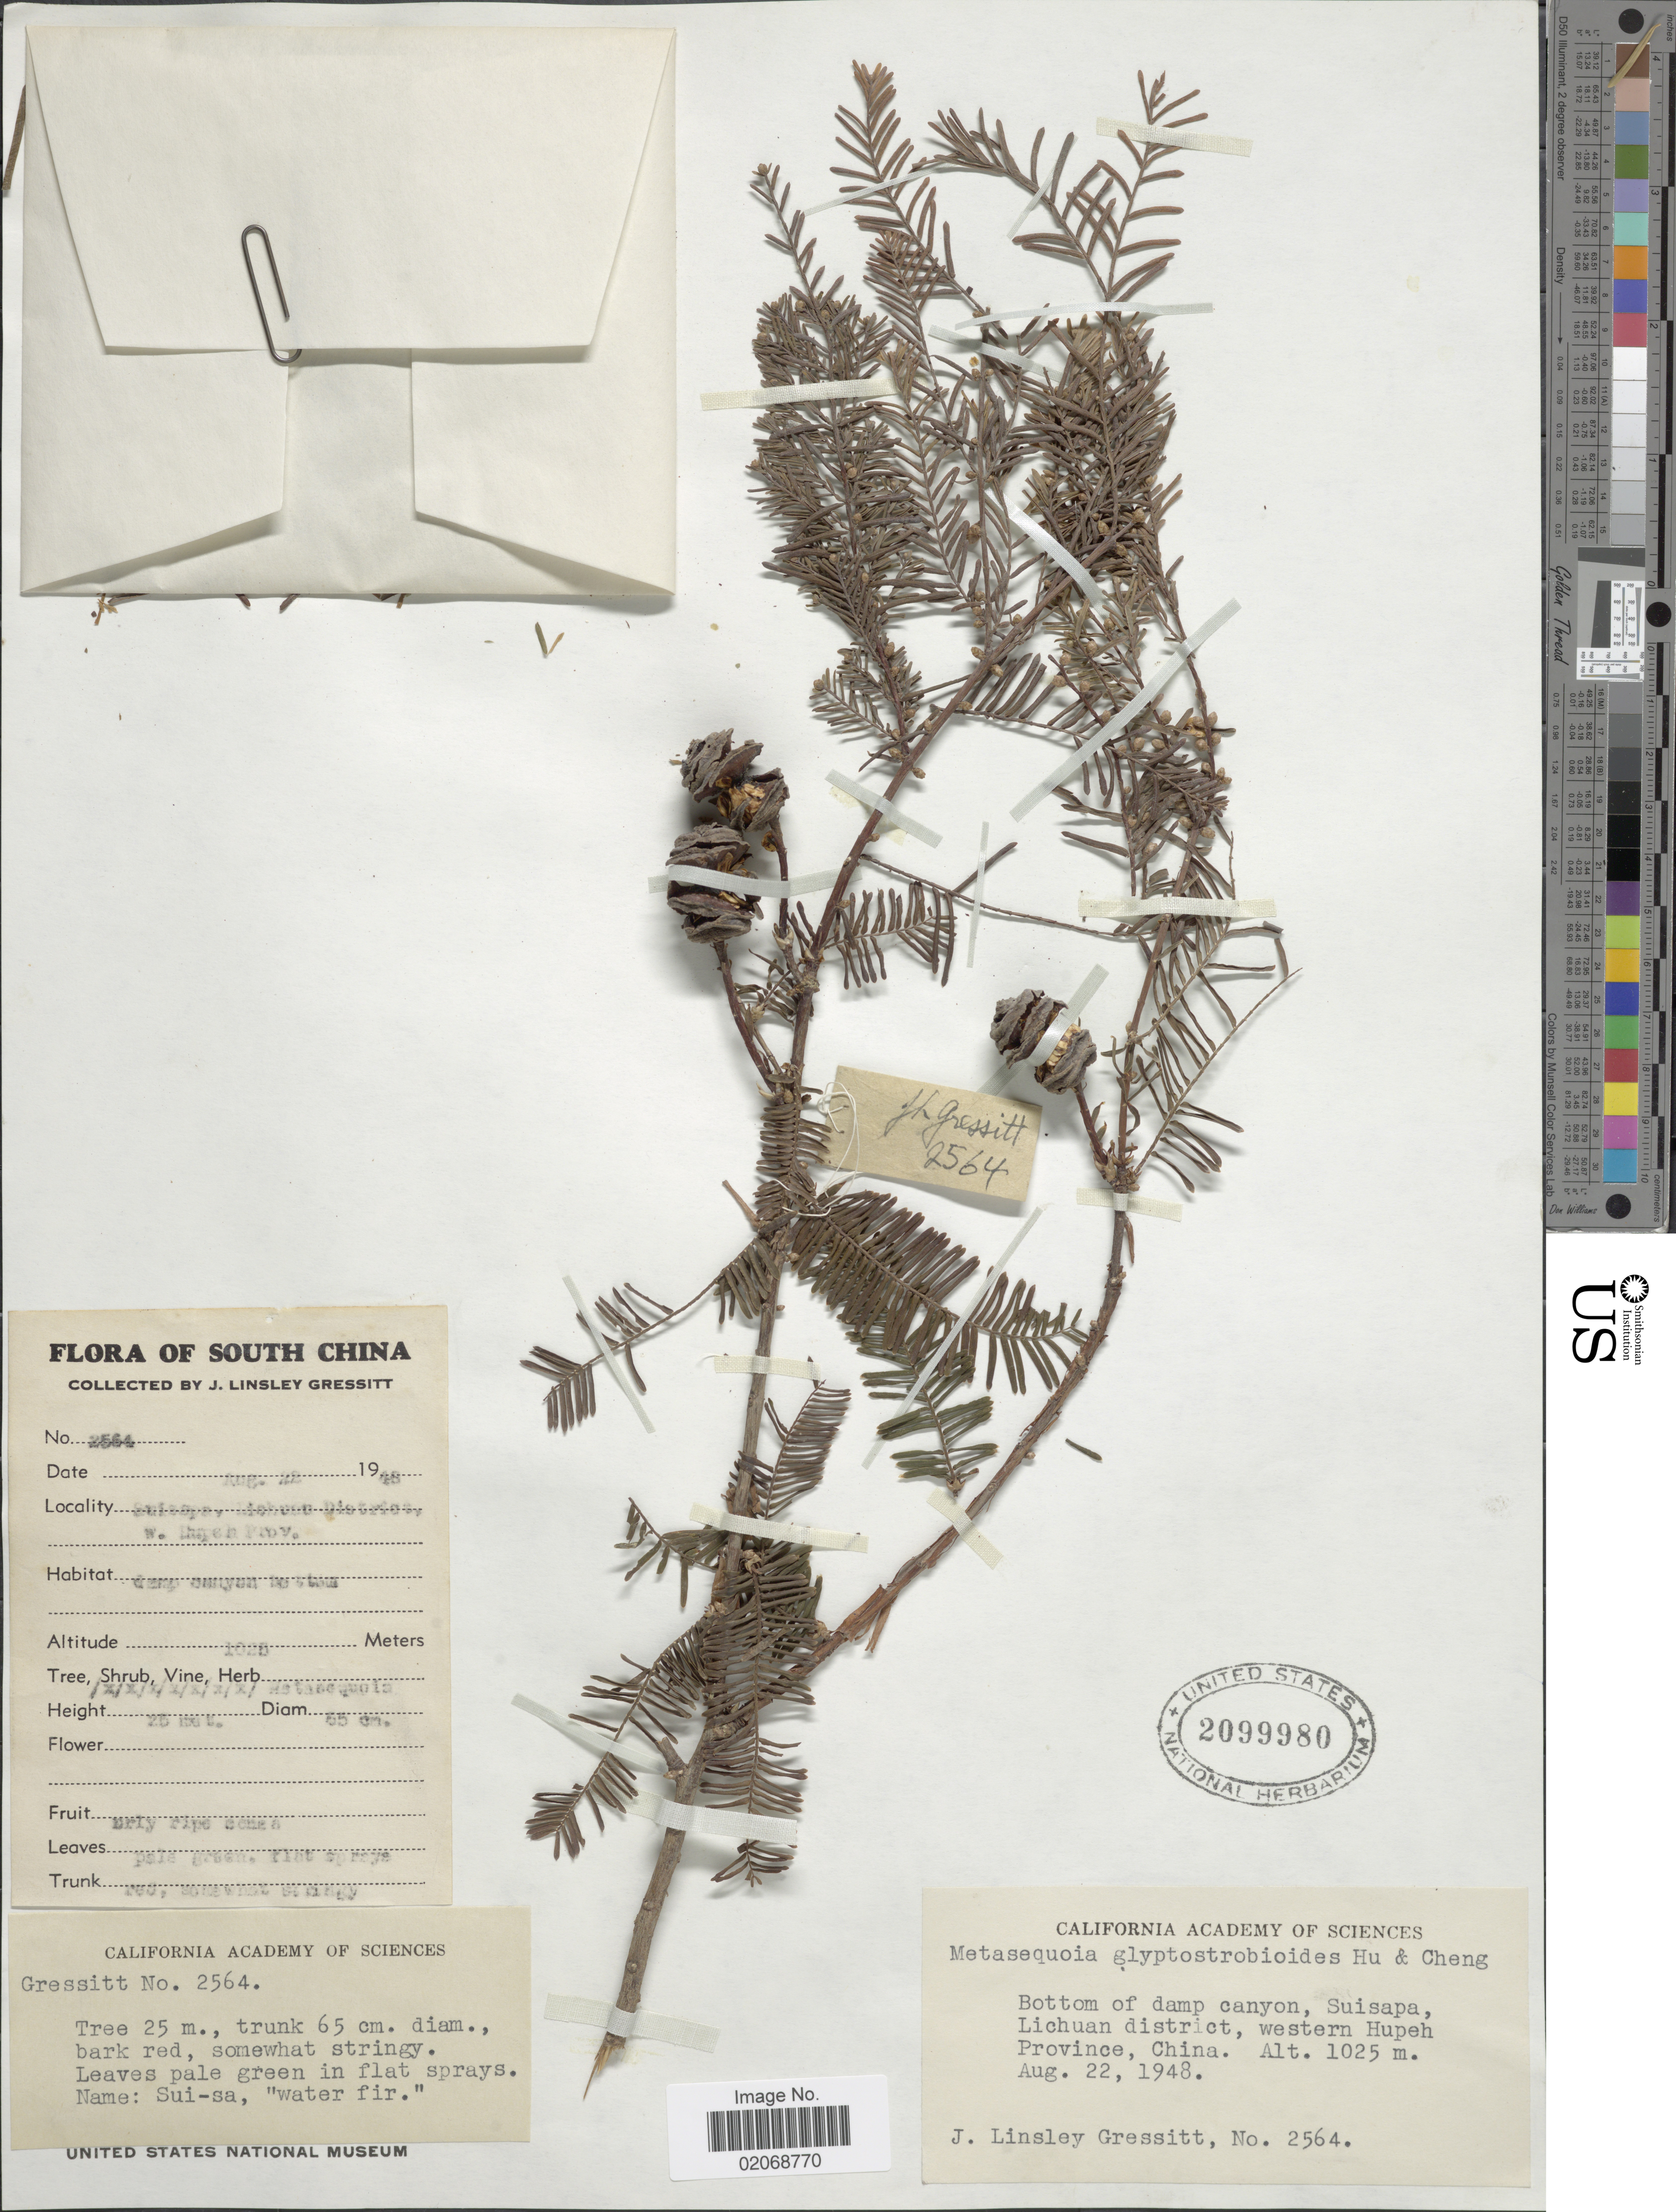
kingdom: Plantae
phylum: Tracheophyta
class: Pinopsida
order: Pinales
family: Cupressaceae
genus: Metasequoia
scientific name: Metasequoia glyptostroboides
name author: Hu & W.C. Cheng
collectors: J. Gressitt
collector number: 2564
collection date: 1948-08-22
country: China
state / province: Hubei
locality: Suisapa, Lichuan district, western Hupeh Province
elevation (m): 1025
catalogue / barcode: US 2099980